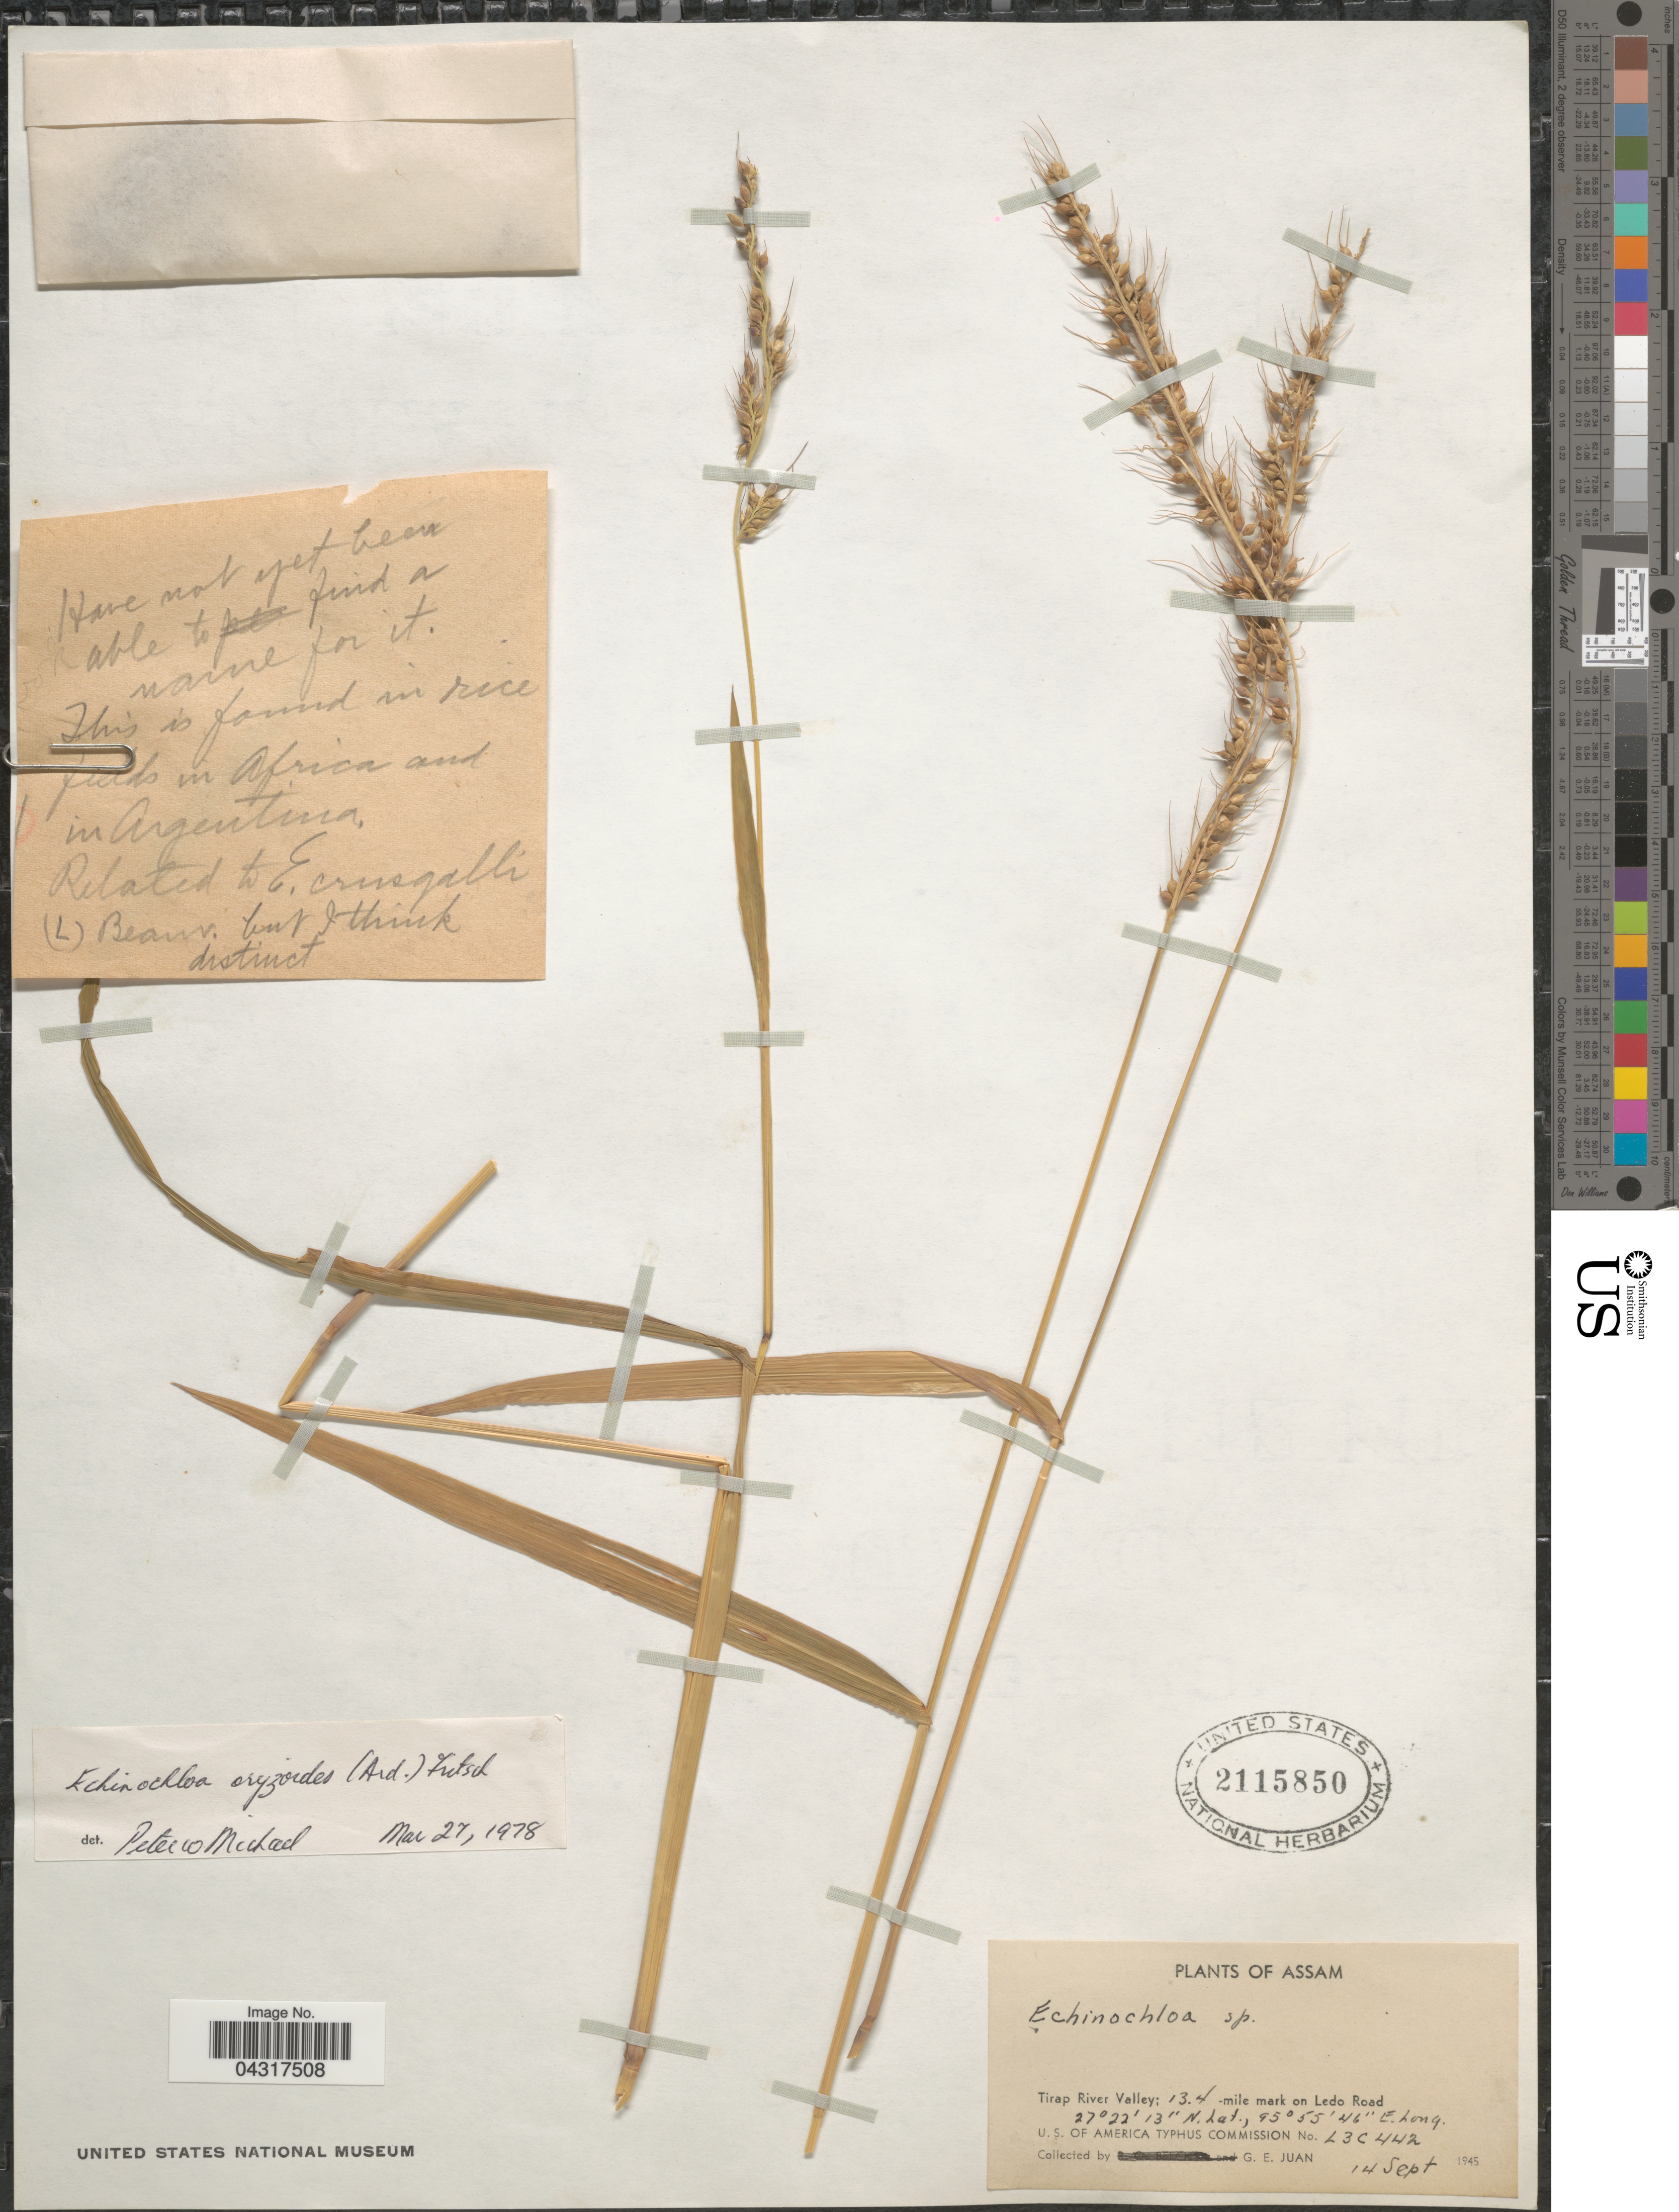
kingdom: Plantae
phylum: Tracheophyta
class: Liliopsida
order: Poales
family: Poaceae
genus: Echinochloa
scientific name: Echinochloa oryzoides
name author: (Ard.) Fritsch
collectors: G. Juan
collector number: L3C442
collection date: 1945-09-14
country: India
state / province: Assam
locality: Tirap River Valley; 13.4 -mile mark on Ledo Road.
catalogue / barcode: US 2115850